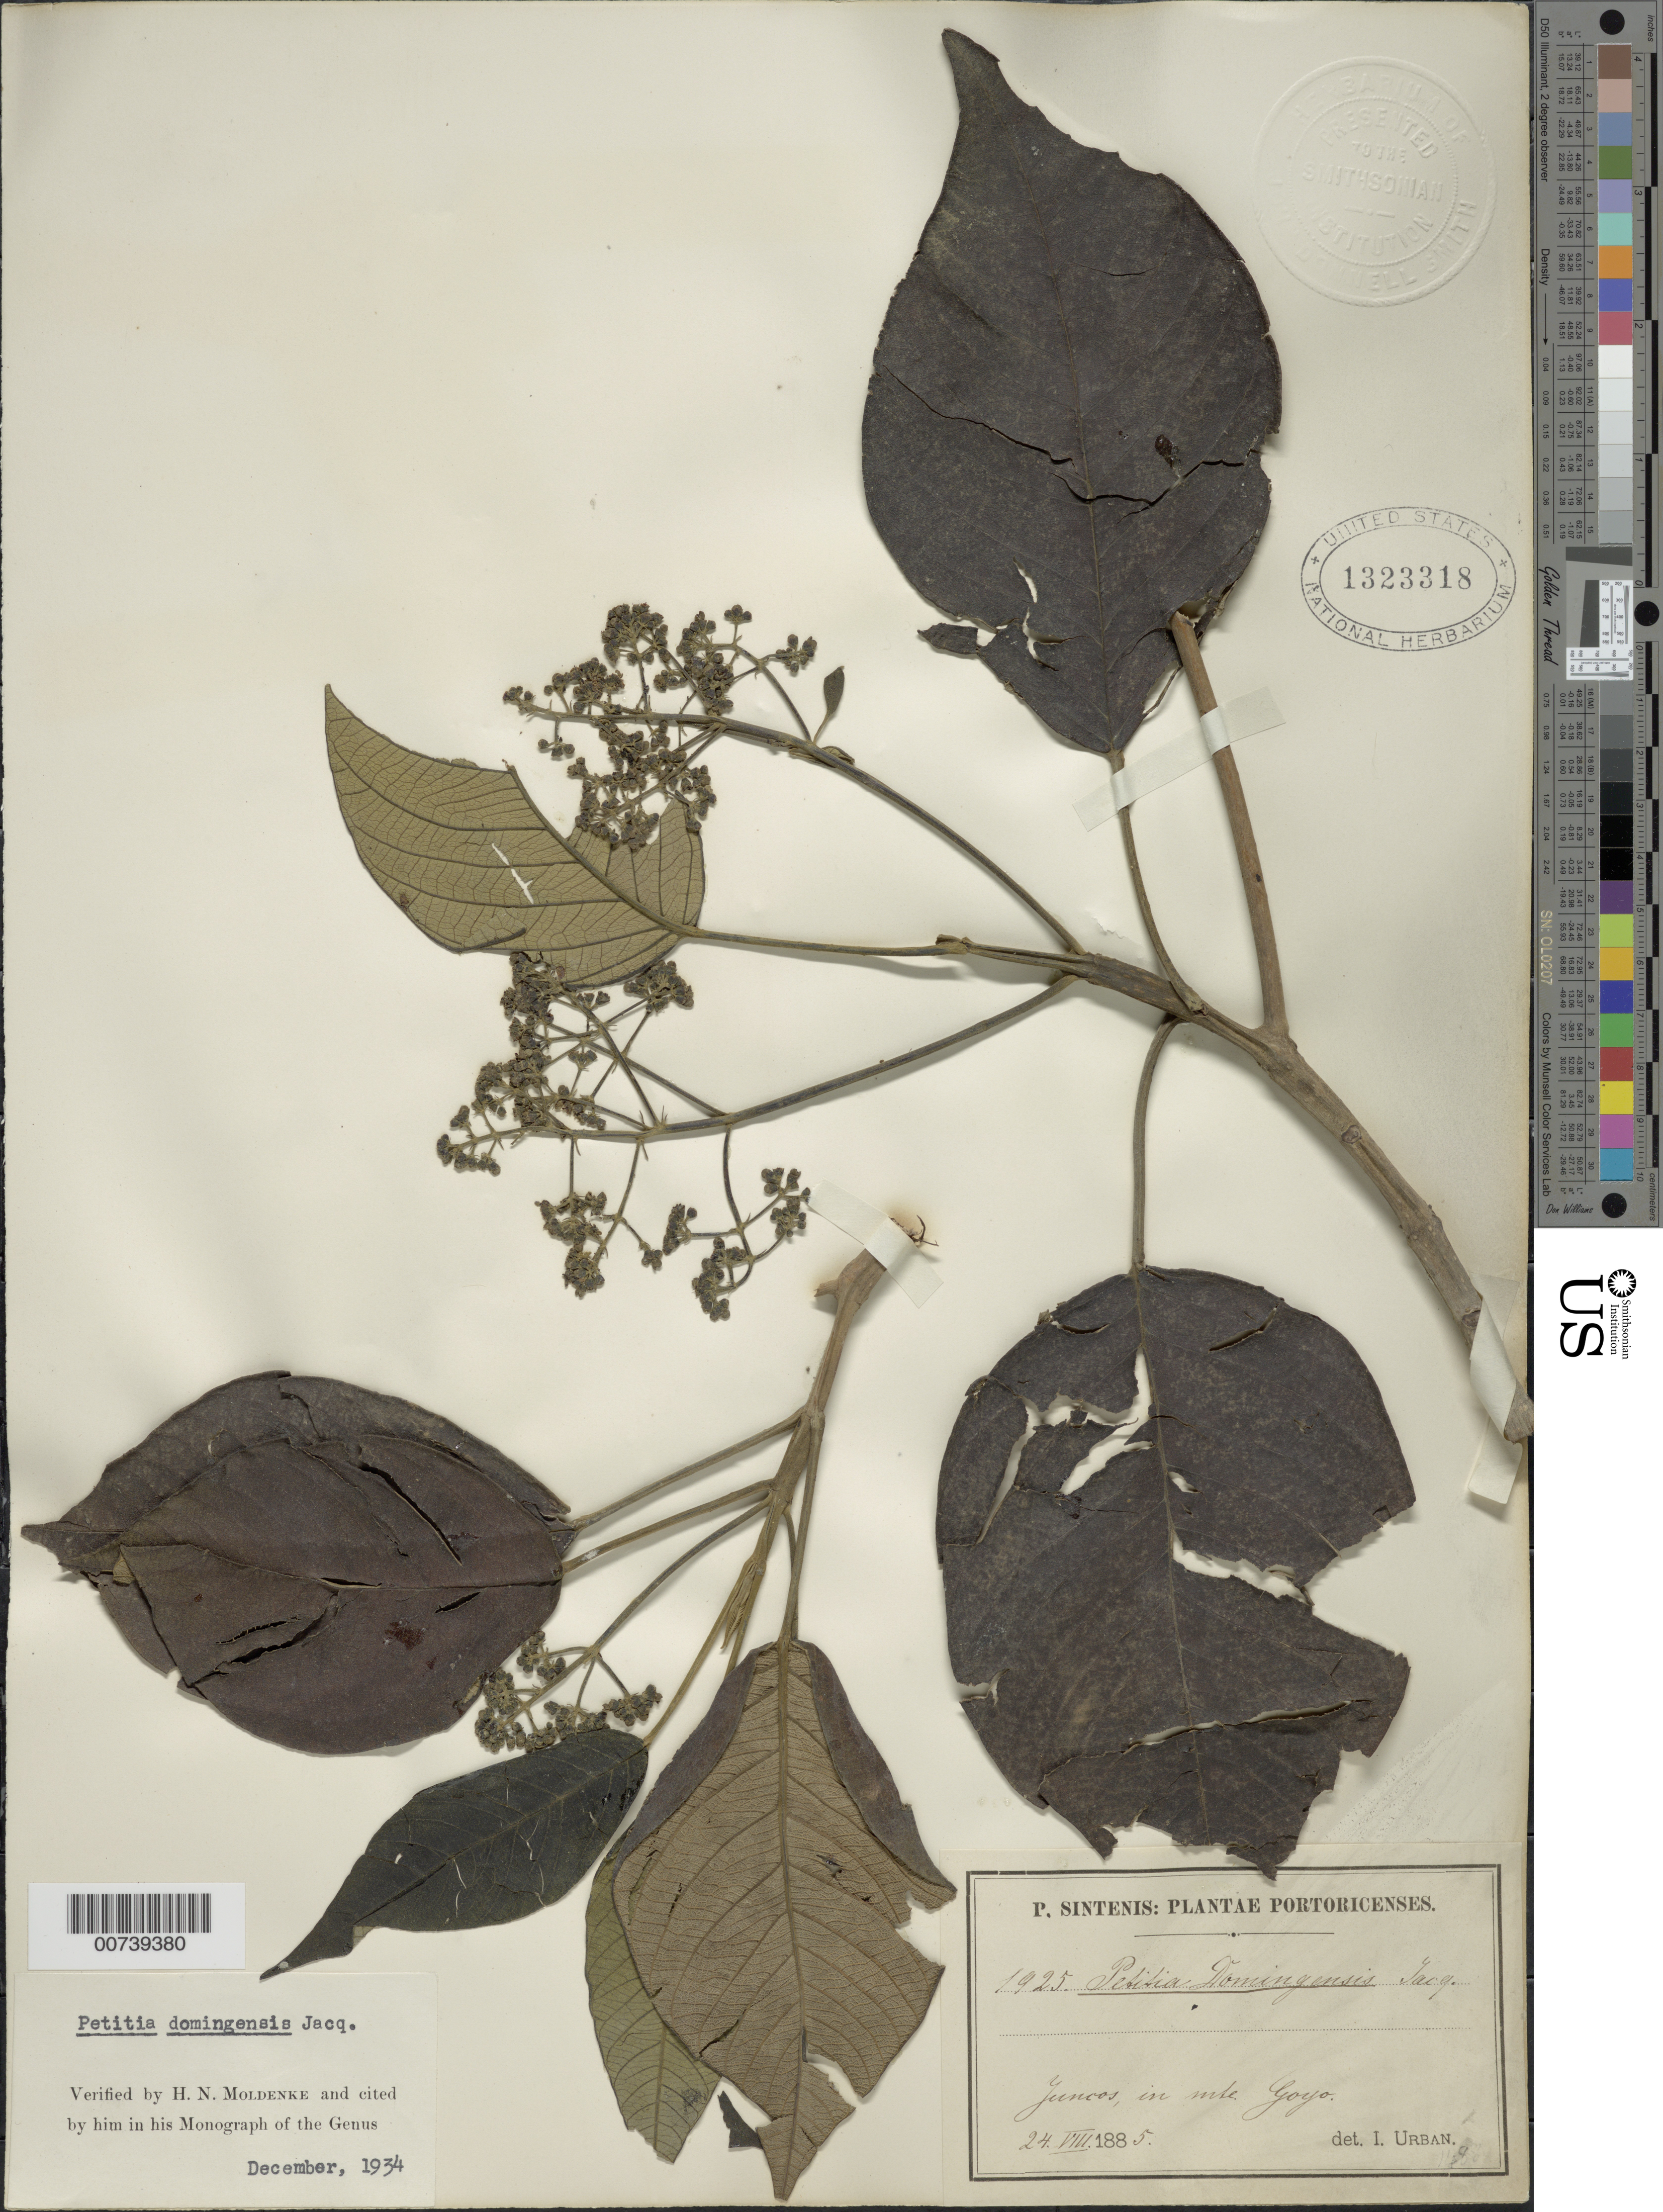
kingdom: Plantae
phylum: Tracheophyta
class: Magnoliopsida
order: Lamiales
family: Lamiaceae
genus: Petitia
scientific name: Petitia domingensis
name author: Jacq.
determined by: Moldenke, H. N.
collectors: P. Sintenis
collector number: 1925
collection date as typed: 24 Aug 1885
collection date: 1885-08-24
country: Puerto Rico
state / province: Juncos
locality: Juncos, in mt. Goyo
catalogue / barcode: US 1323318